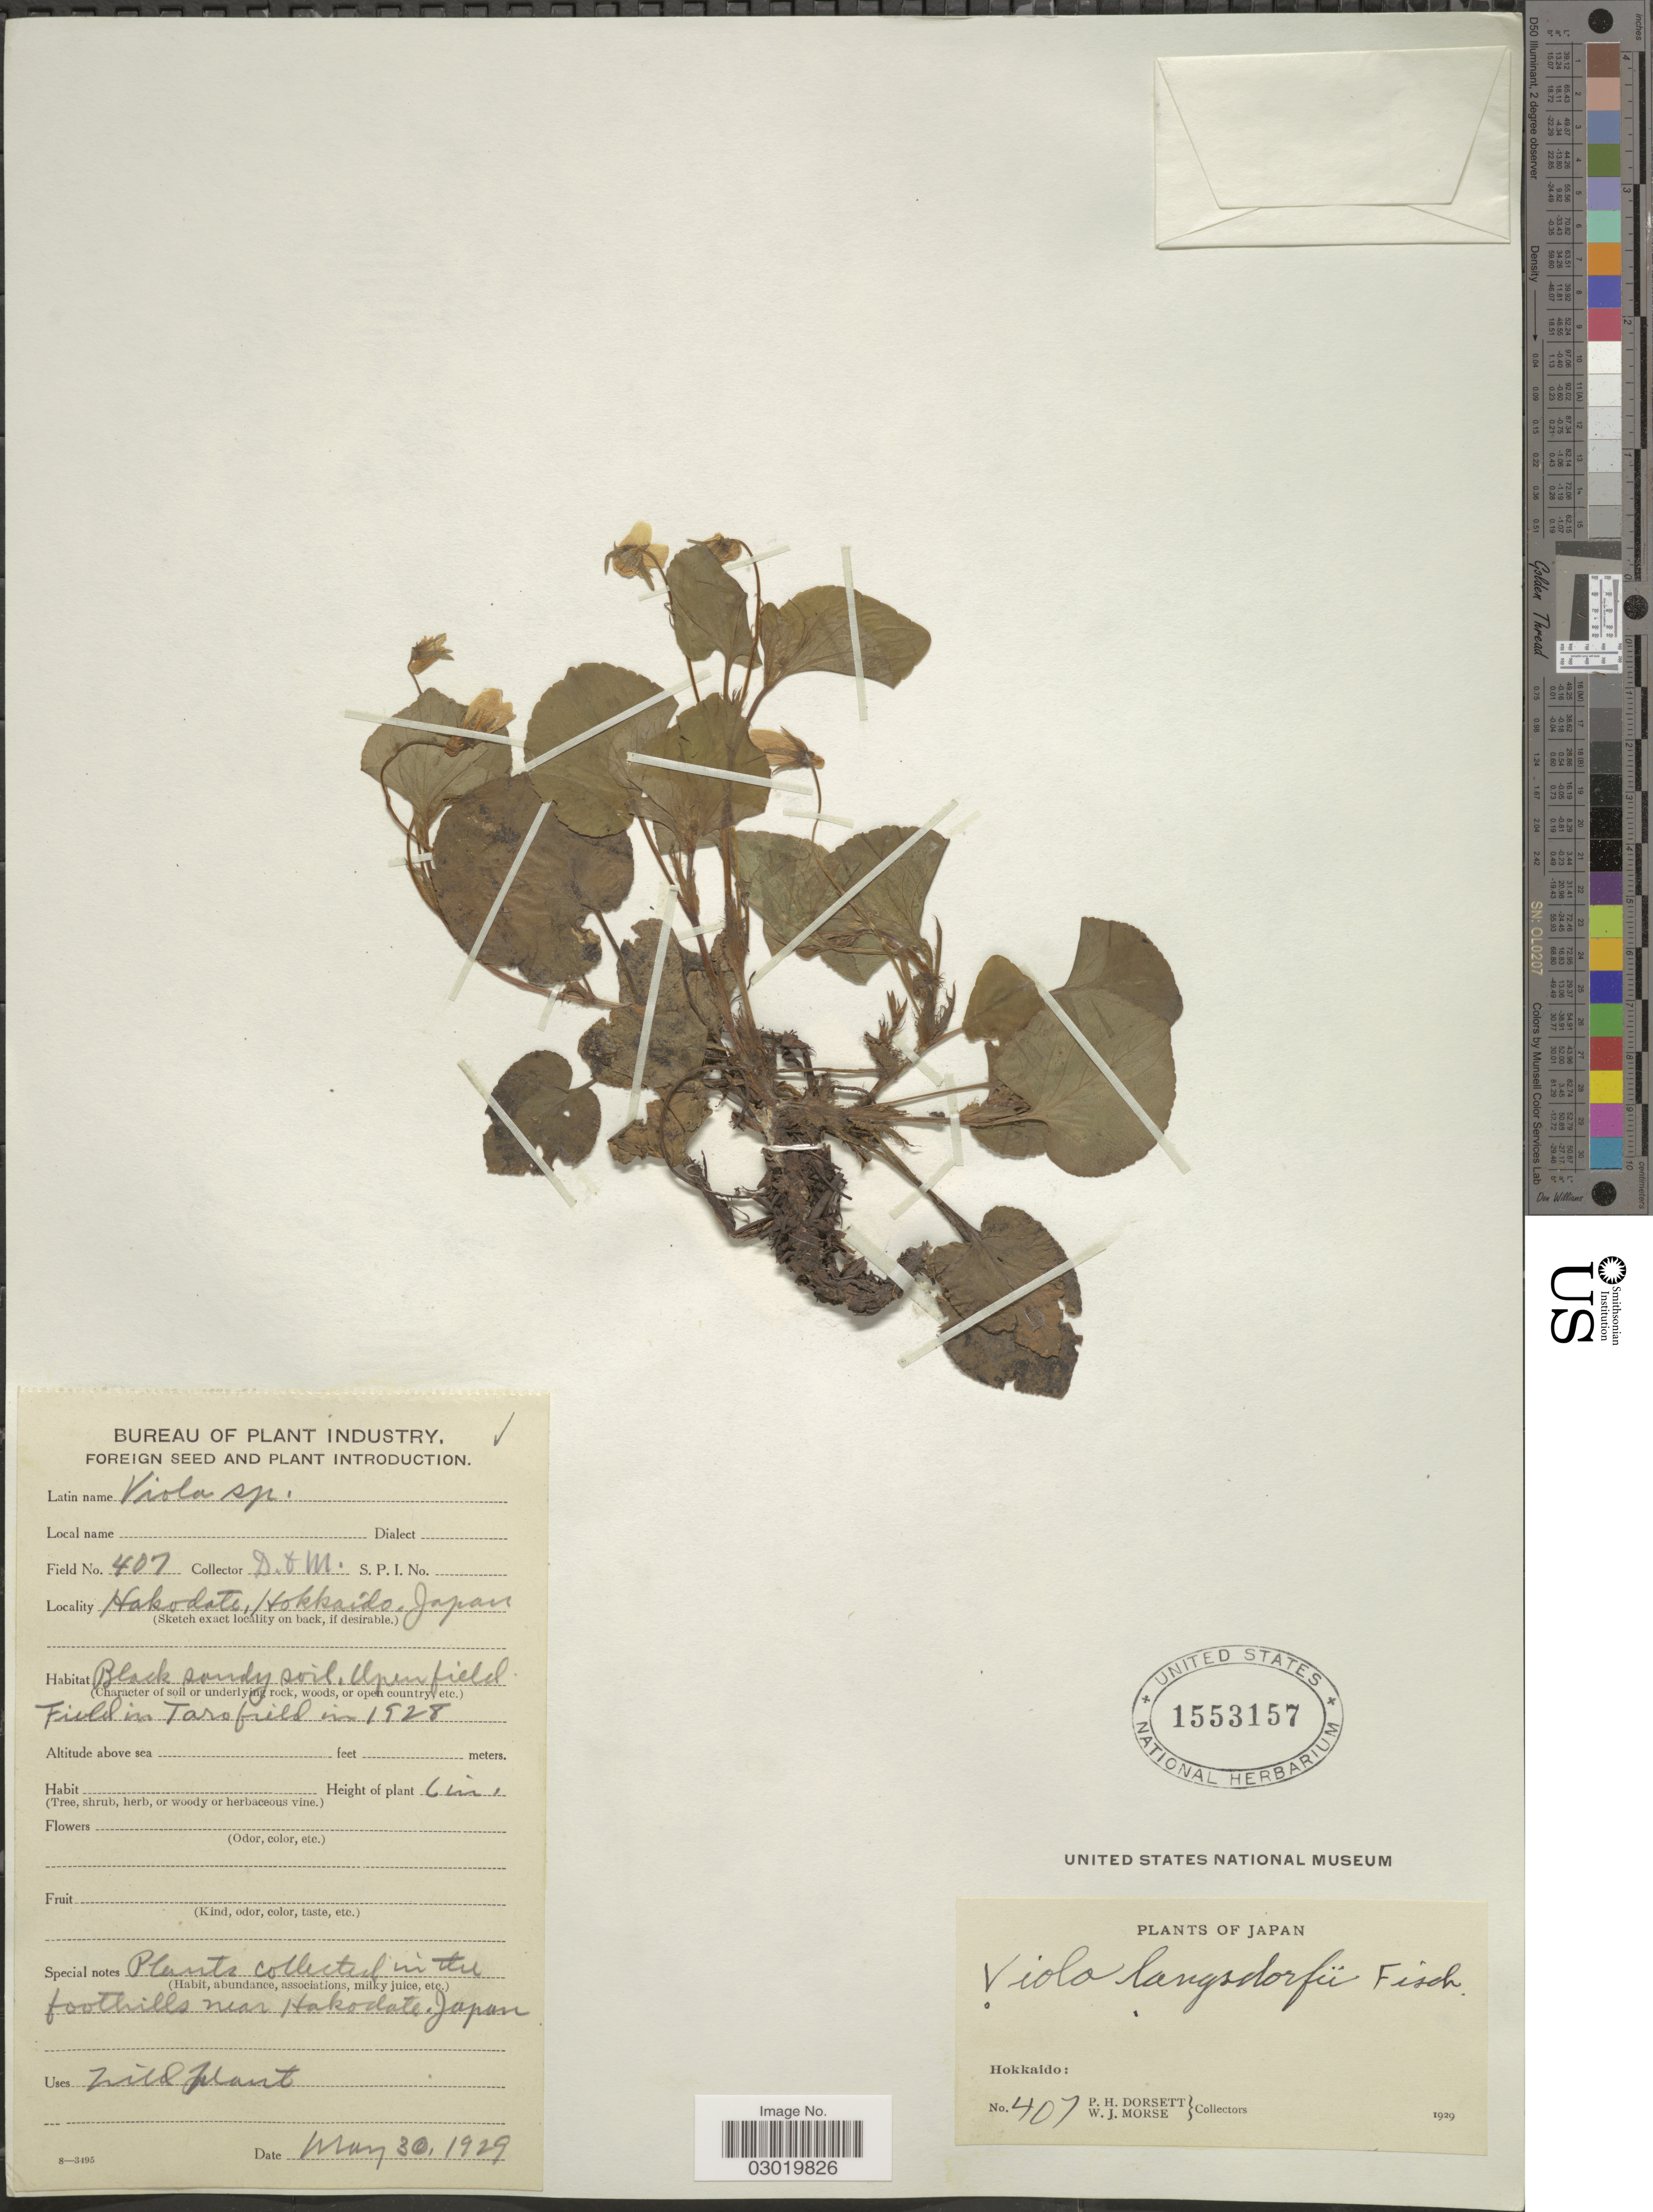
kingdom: Plantae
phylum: Tracheophyta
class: Magnoliopsida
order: Malpighiales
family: Violaceae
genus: Viola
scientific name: Viola langsdorffii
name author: Fisch. ex Ging.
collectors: P. H. Dorsett & W. J. Morse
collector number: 407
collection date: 1929-05-30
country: Japan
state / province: Hokkaidō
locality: Hakodate, Hokkaido.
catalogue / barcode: US 1553157